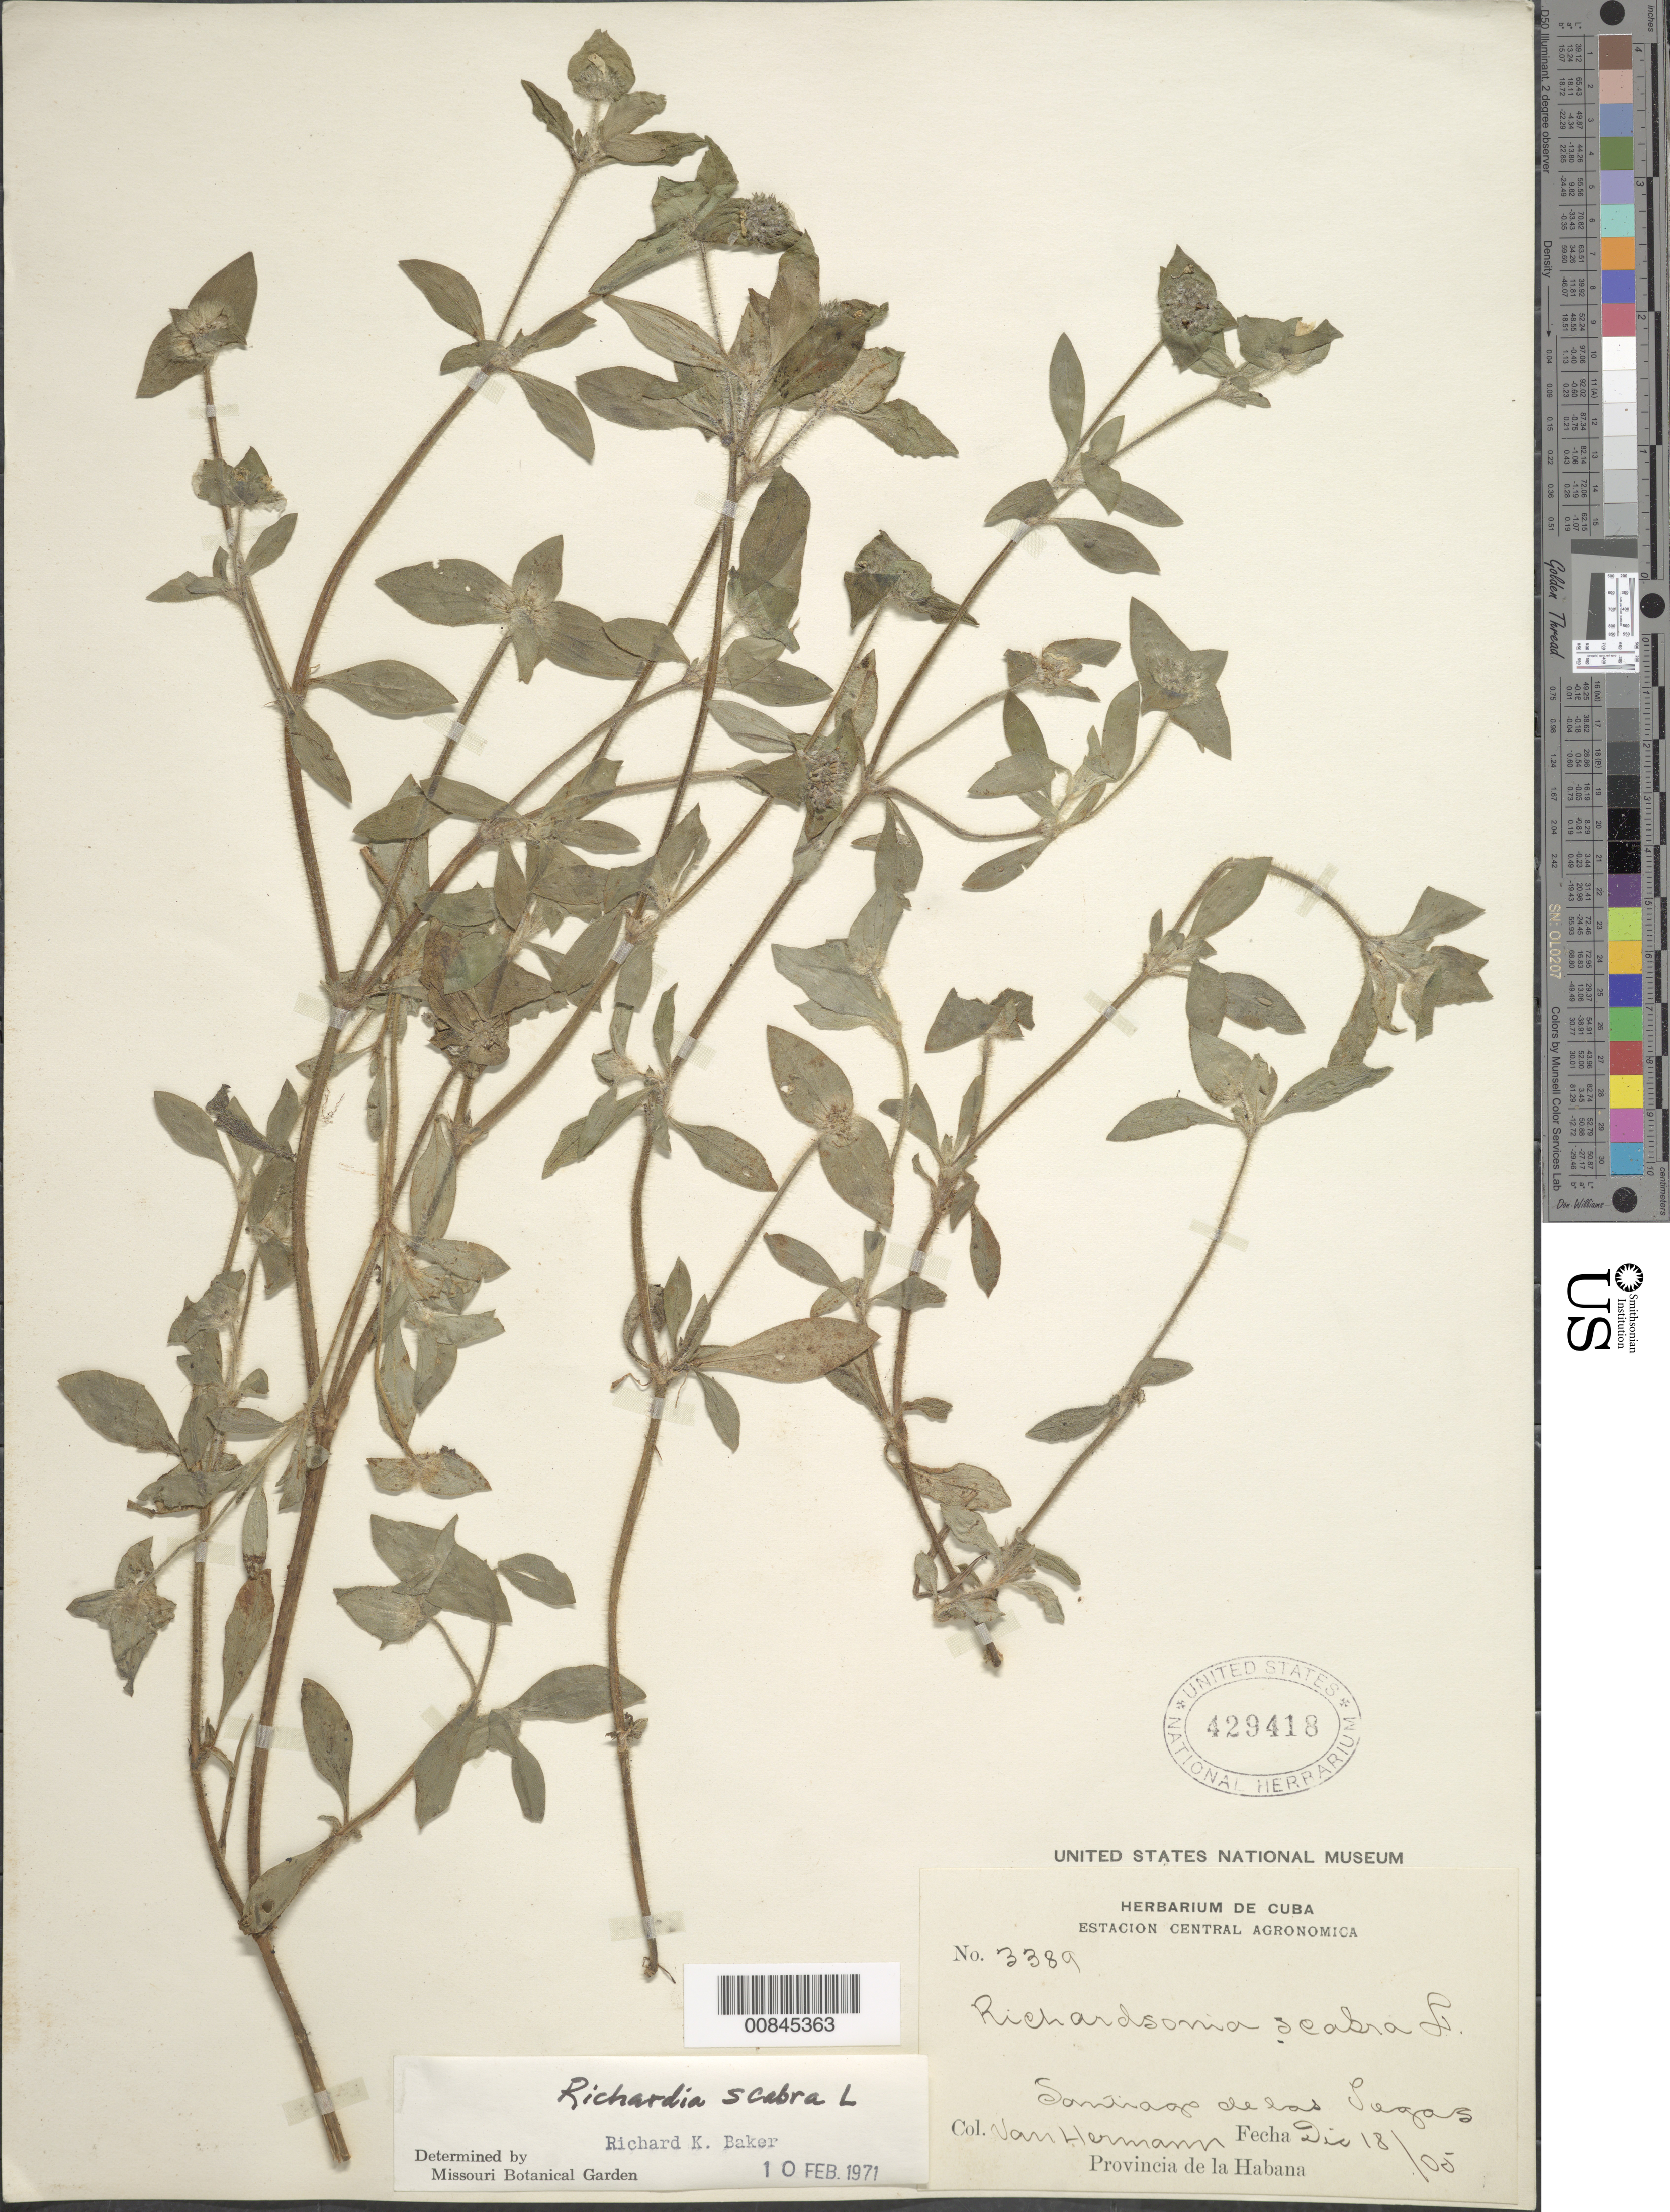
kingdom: Plantae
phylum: Tracheophyta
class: Magnoliopsida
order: Gentianales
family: Rubiaceae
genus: Richardia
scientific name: Richardia scabra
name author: L.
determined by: Baker, R. K.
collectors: H. A. Van Hermann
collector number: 3389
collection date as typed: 18 Dec --05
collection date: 1805-12-18 or 1905-12-18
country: Cuba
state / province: La Habana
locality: Santiago de las Vegas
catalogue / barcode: US 429418